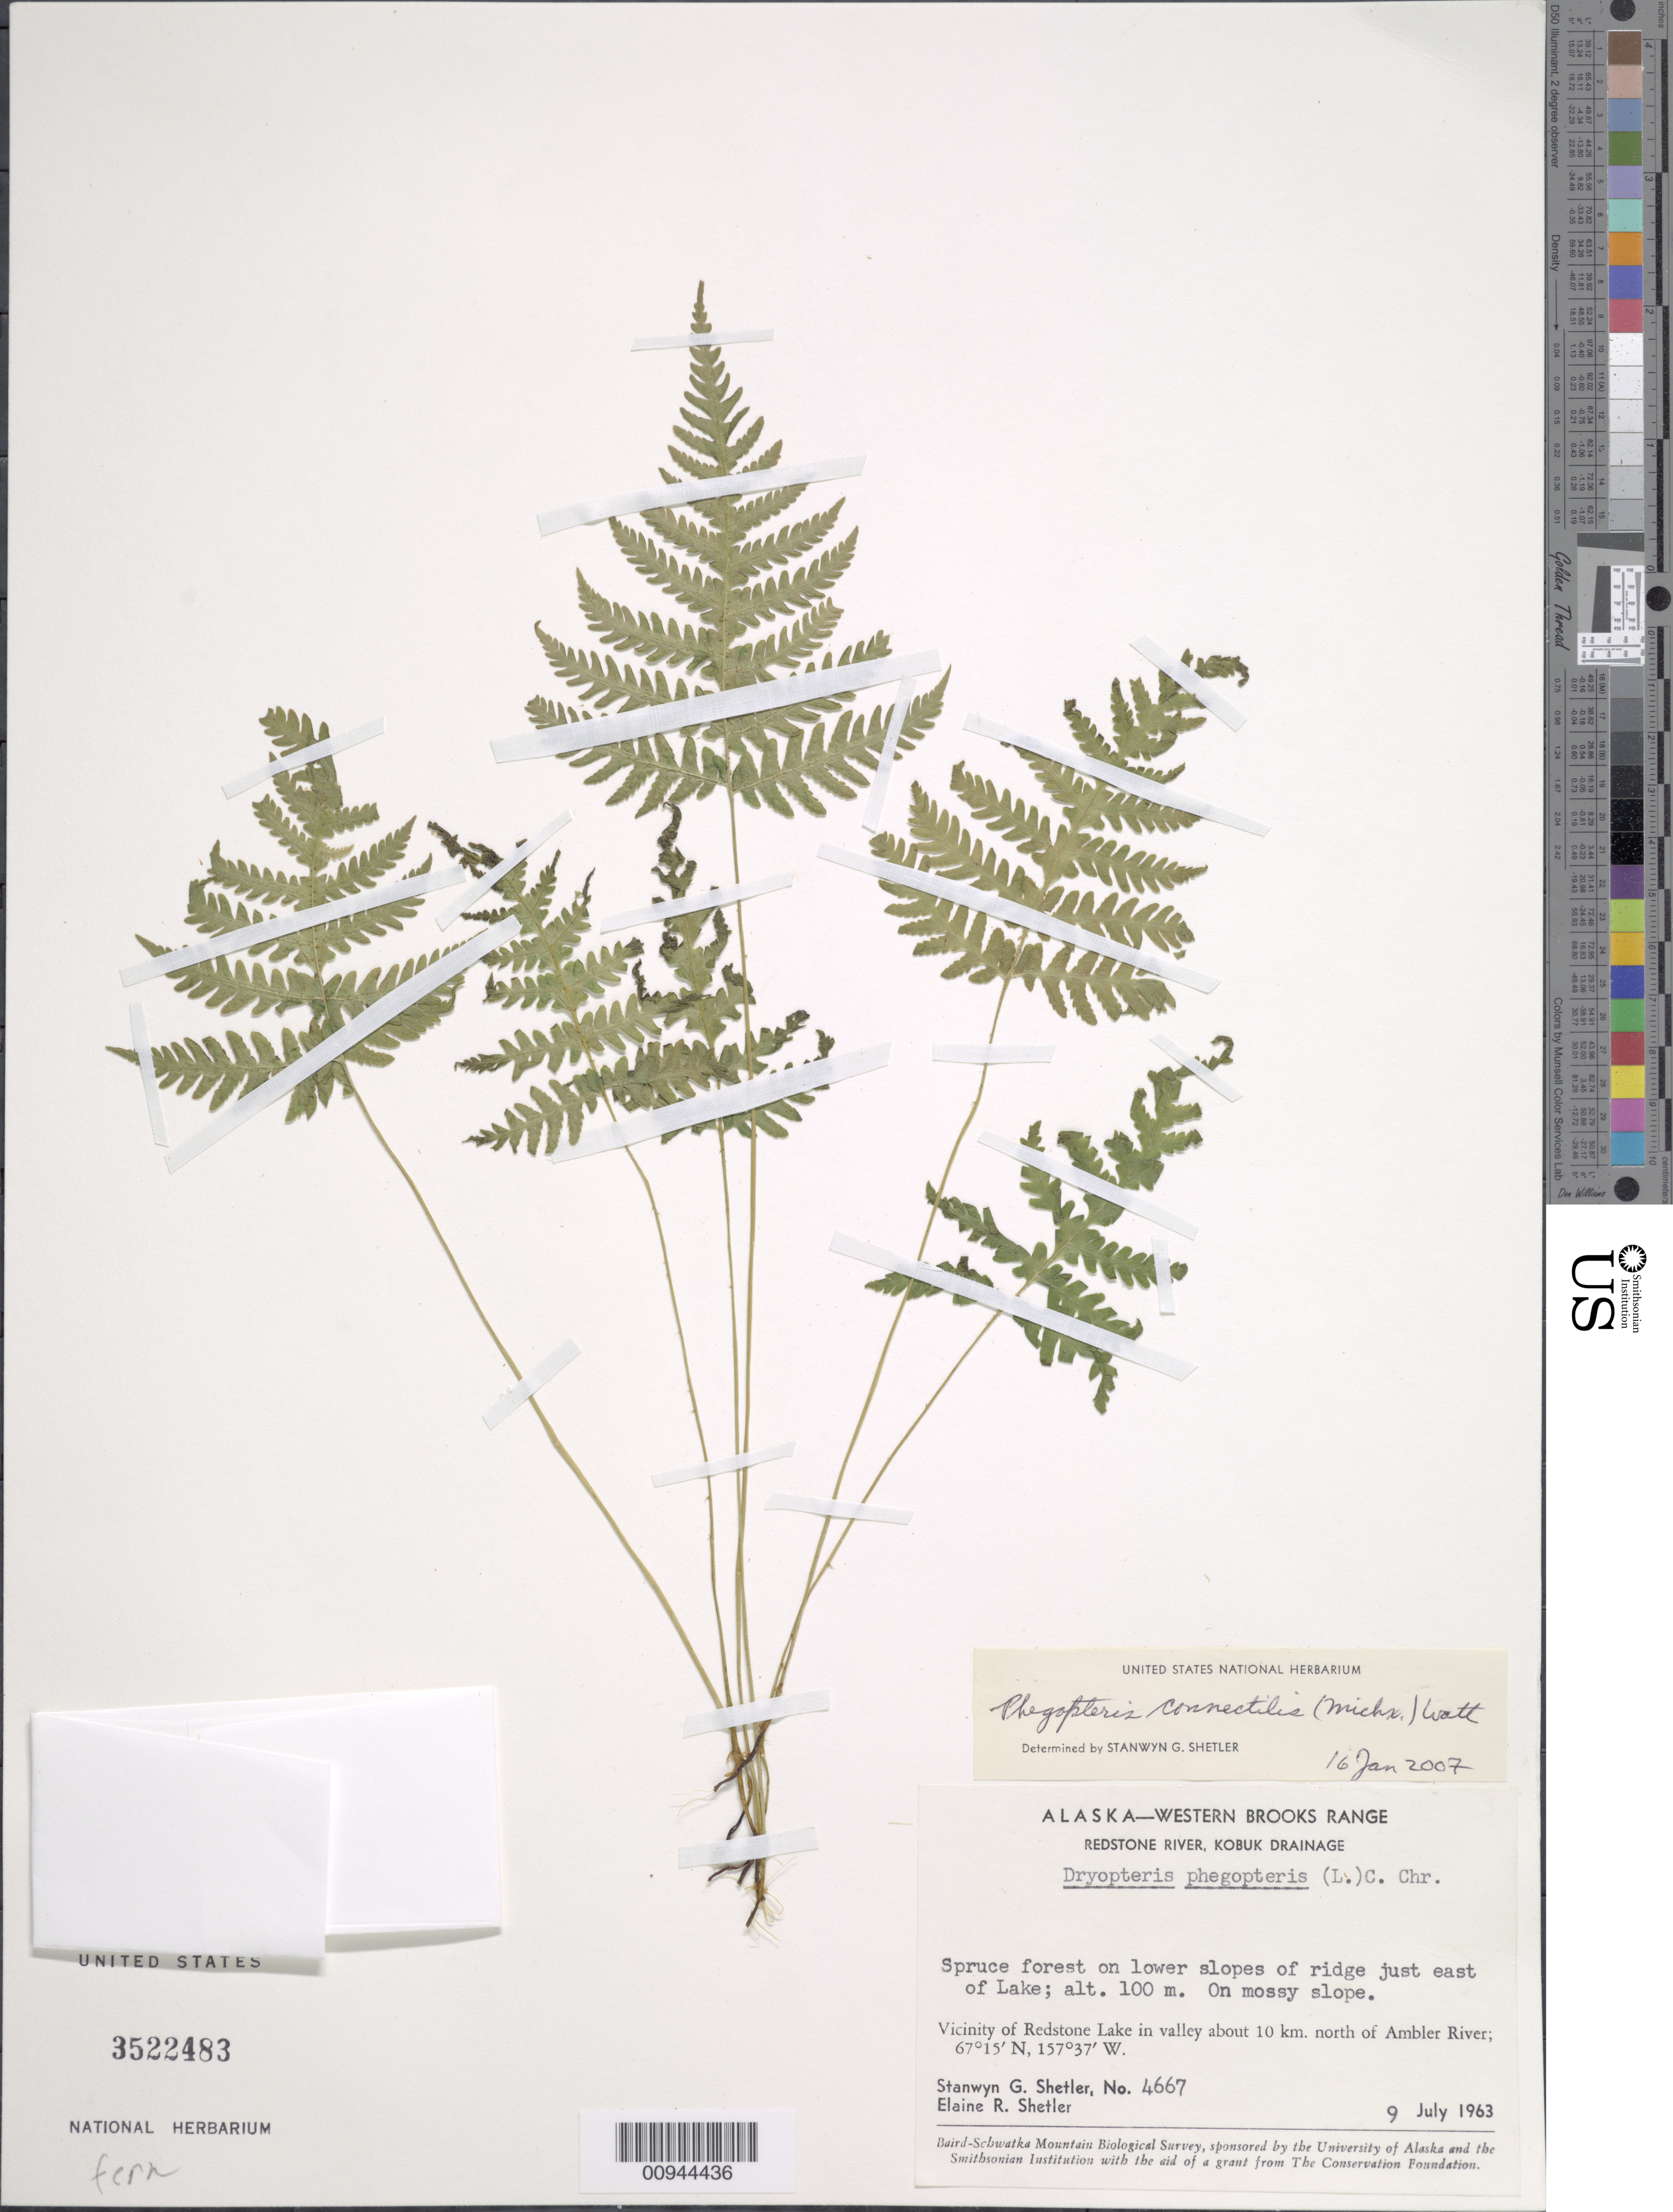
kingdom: Plantae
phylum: Tracheophyta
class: Polypodiopsida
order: Polypodiales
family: Thelypteridaceae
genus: Phegopteris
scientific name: Phegopteris connectilis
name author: (Michx.) Watt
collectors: S. Shetler & E. R. Shetler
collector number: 4667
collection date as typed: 09 Jul 1963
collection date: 1963-07-09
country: United States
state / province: Alaska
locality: Vicinity of Redstone Lake in valley about 10 km. north of Ambler River. Western Brooks Range, Redstone River, Kobuk Drainage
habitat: Spruce forest on lower slopes of ridge just east of Lake.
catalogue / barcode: US 3522483